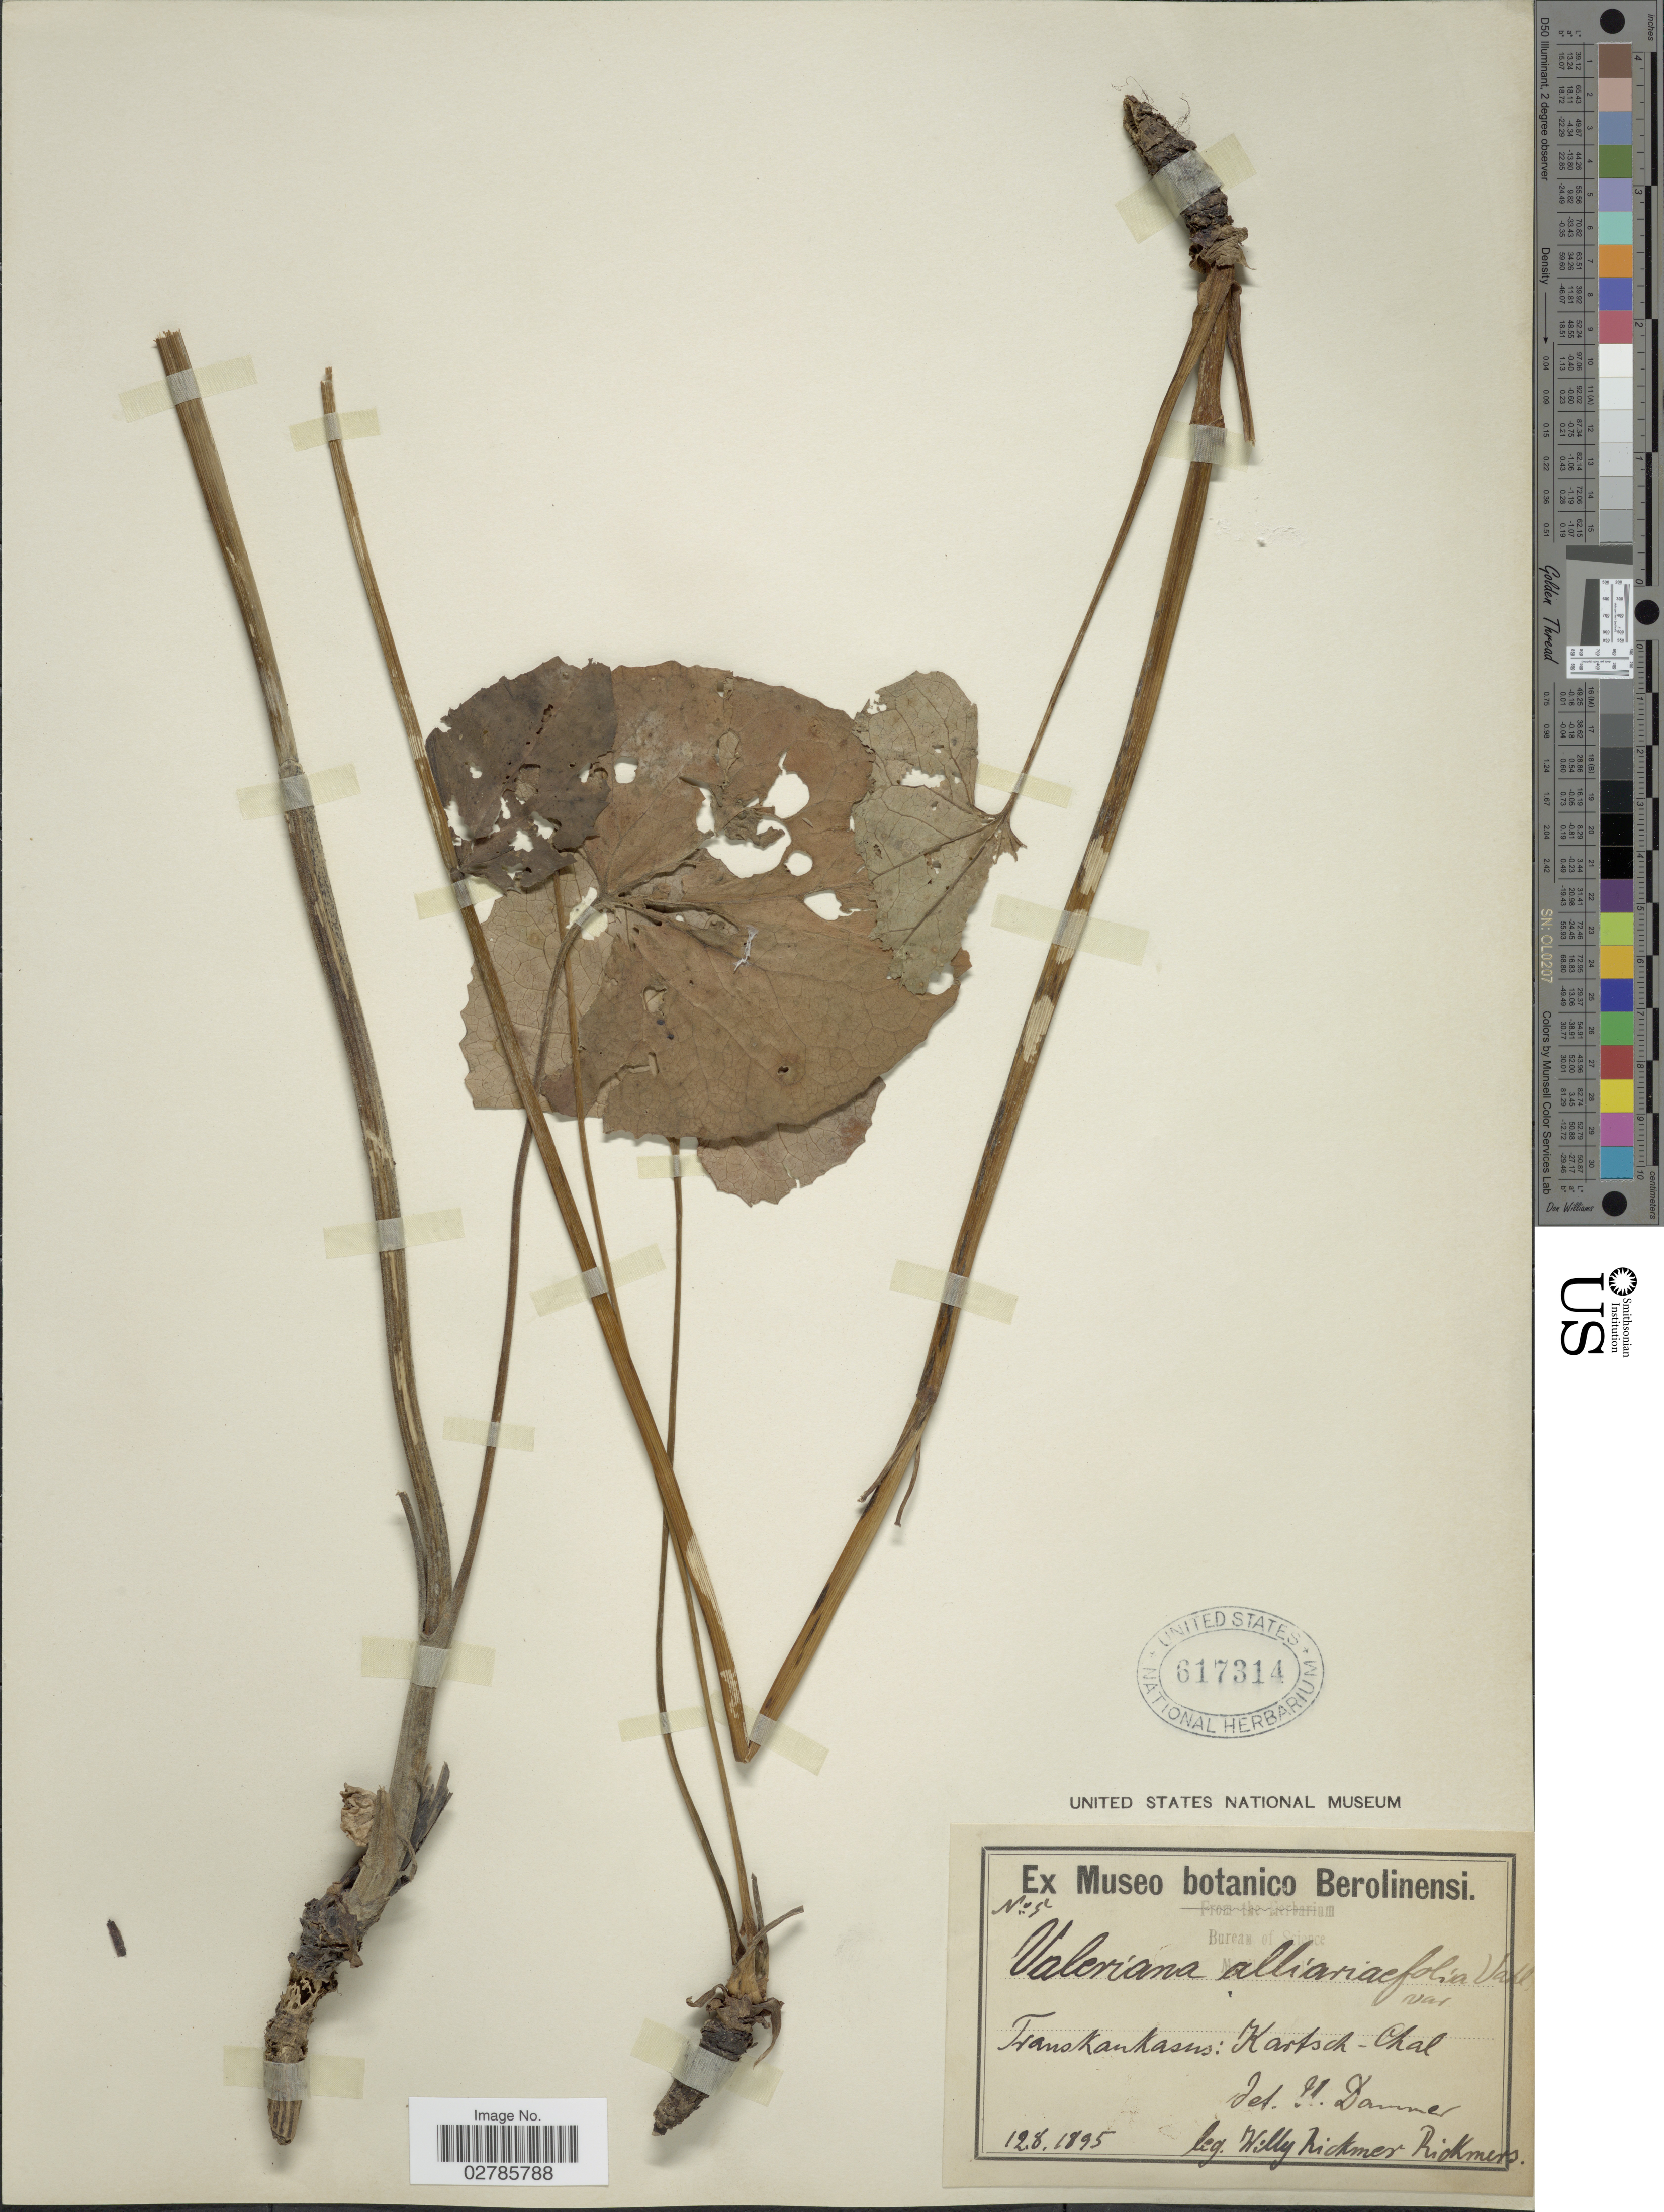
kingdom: Plantae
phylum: Tracheophyta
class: Magnoliopsida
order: Dipsacales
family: Caprifoliaceae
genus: Valeriana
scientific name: Valeriana alliariifolia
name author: Vahl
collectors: W. Rickmers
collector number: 52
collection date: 1895-08-12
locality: Trans Kaukasus: Kartsch-Chal.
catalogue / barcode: US 617314